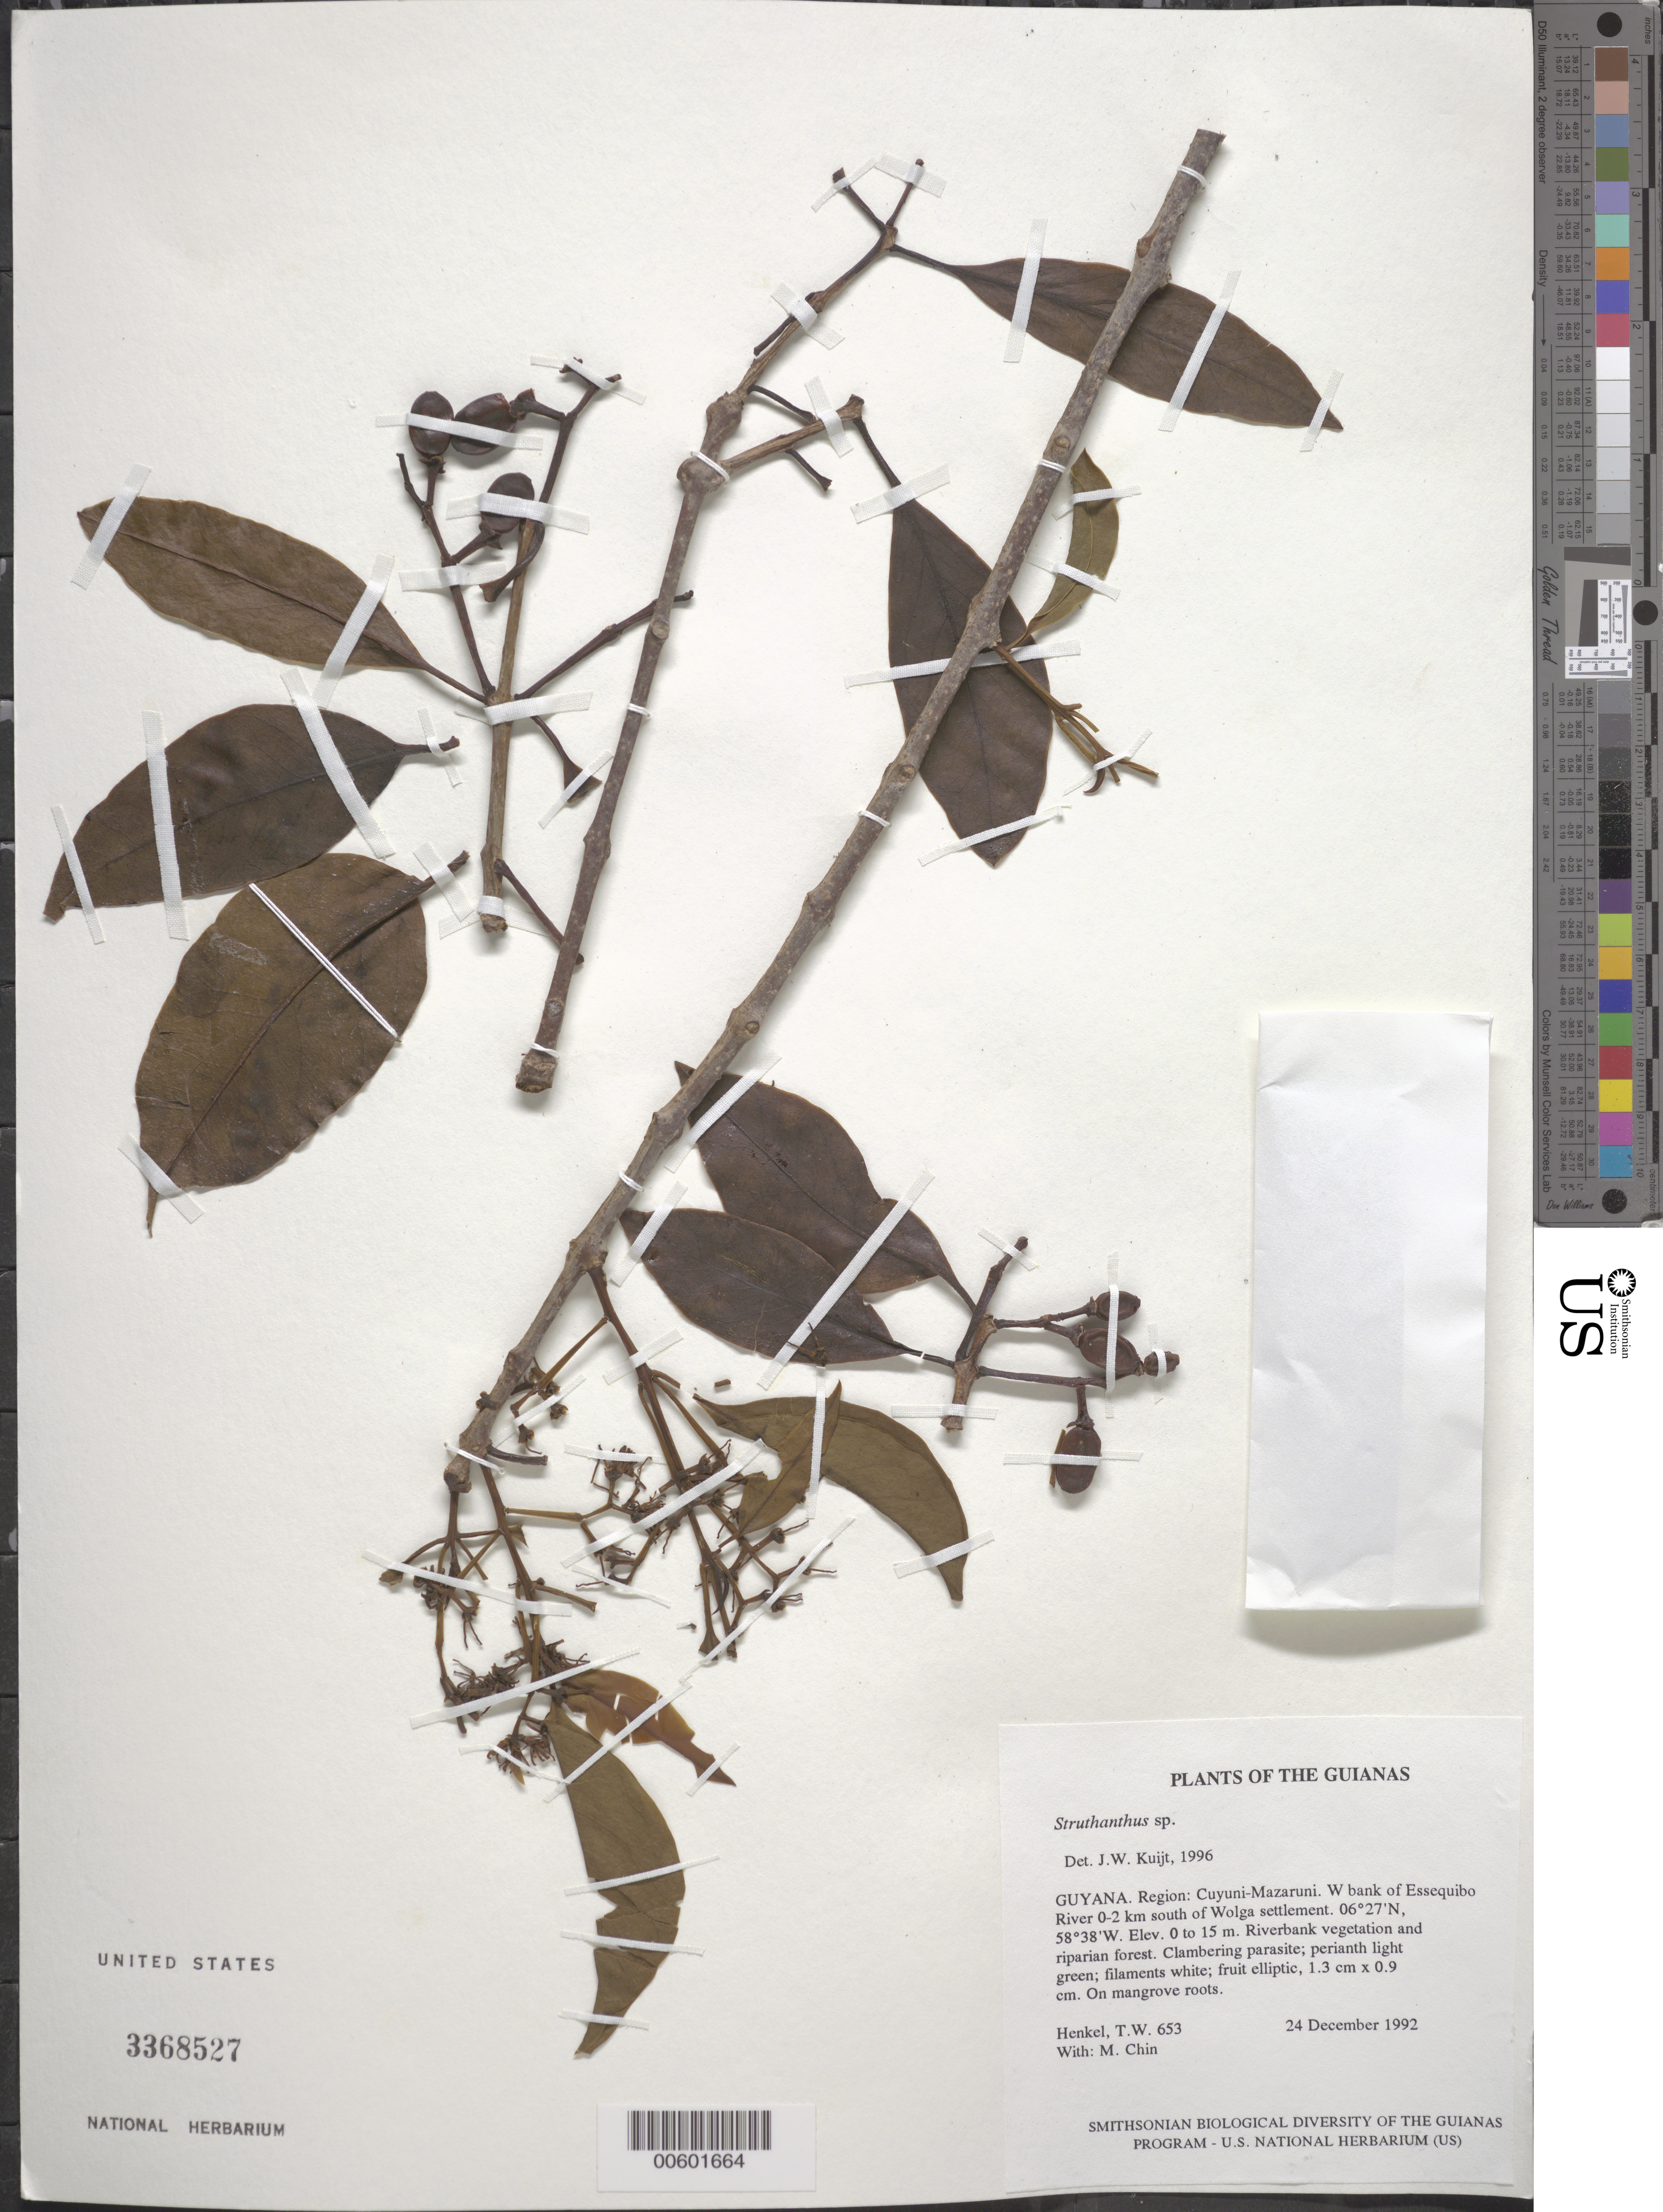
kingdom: Plantae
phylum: Tracheophyta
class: Magnoliopsida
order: Santalales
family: Loranthaceae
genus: Struthanthus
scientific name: Struthanthus sp.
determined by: Kuijt, Job, (CANADA)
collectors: T. Henkel & M. Chin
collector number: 653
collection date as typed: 24 December 1992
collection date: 1992-12-24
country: Guyana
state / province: Cuyuni-Mazaruni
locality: W bank of Essequibo River 0-2 km south of Wolga settlement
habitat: Riverbank vegetation and riparian forest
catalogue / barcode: US 3368527